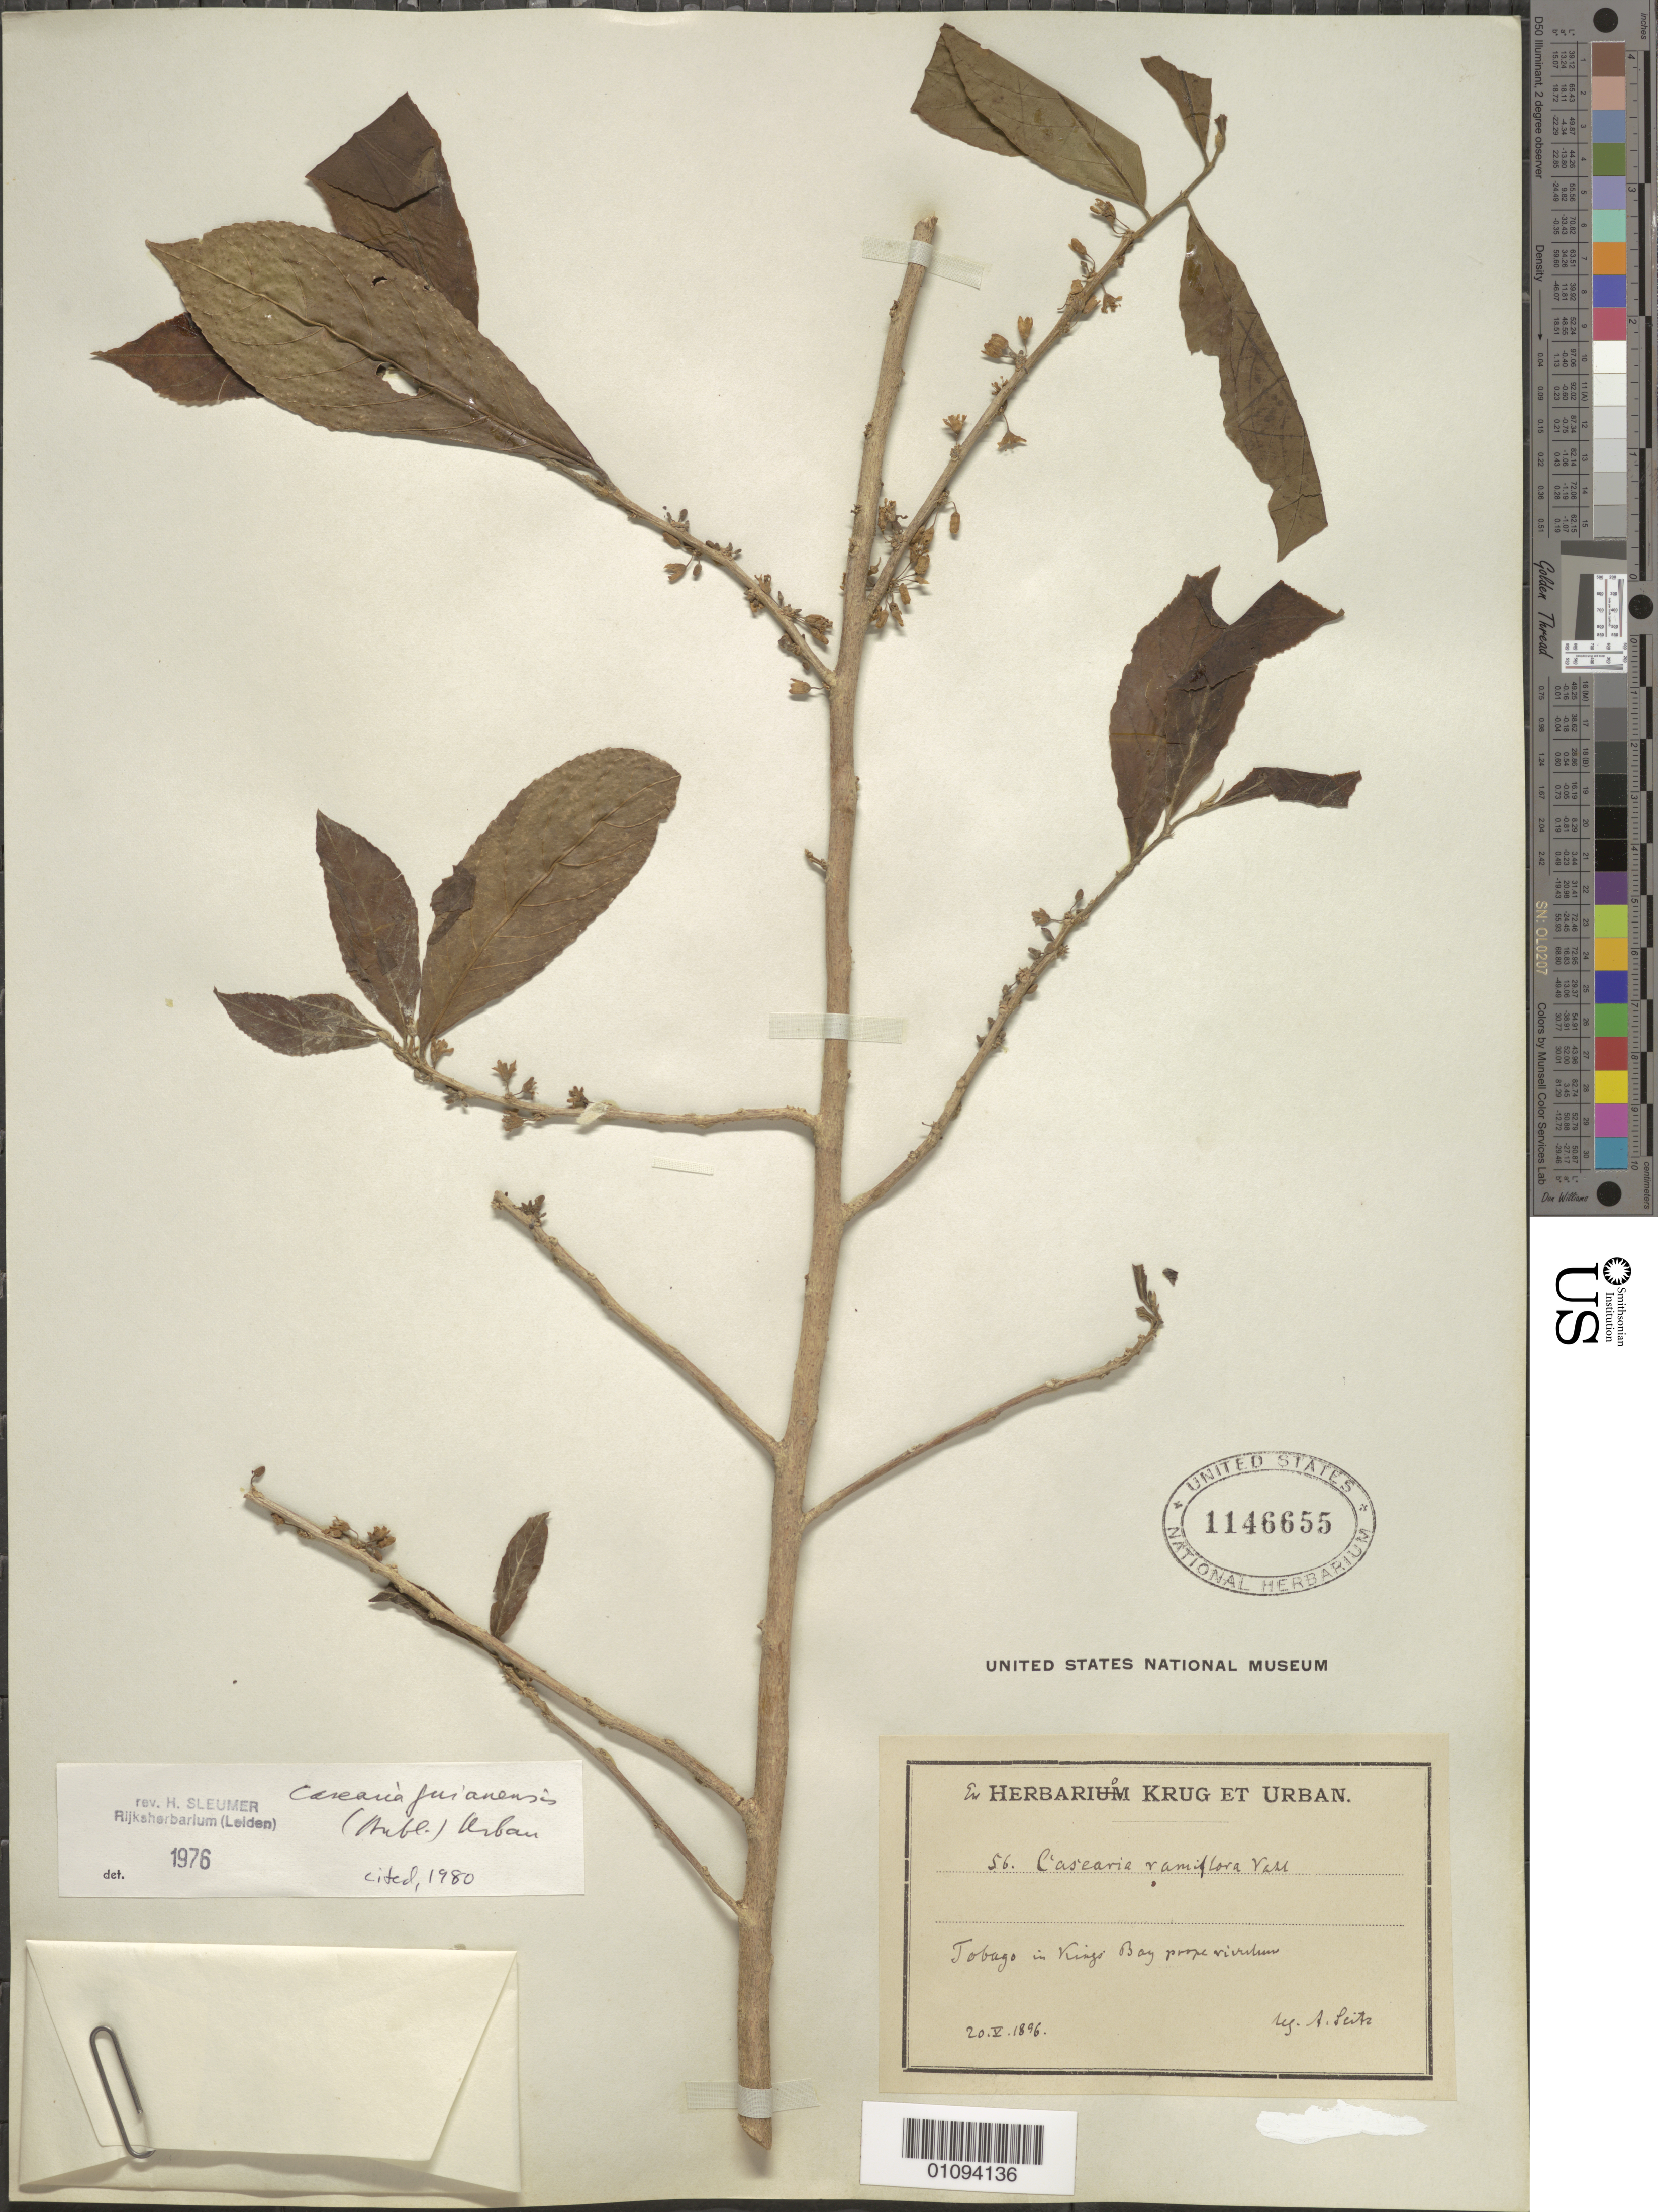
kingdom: Plantae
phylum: Tracheophyta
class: Magnoliopsida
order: Malpighiales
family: Salicaceae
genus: Casearia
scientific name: Casearia guianensis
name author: (Aubl.) Urb.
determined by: Sleumer, H. O.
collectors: A. Seitz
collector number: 56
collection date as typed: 20 May 1896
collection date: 1896-05-20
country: Trinidad and Tobago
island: Tobago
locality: Kings Bay.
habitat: Propt rivulum.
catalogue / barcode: US 1146655